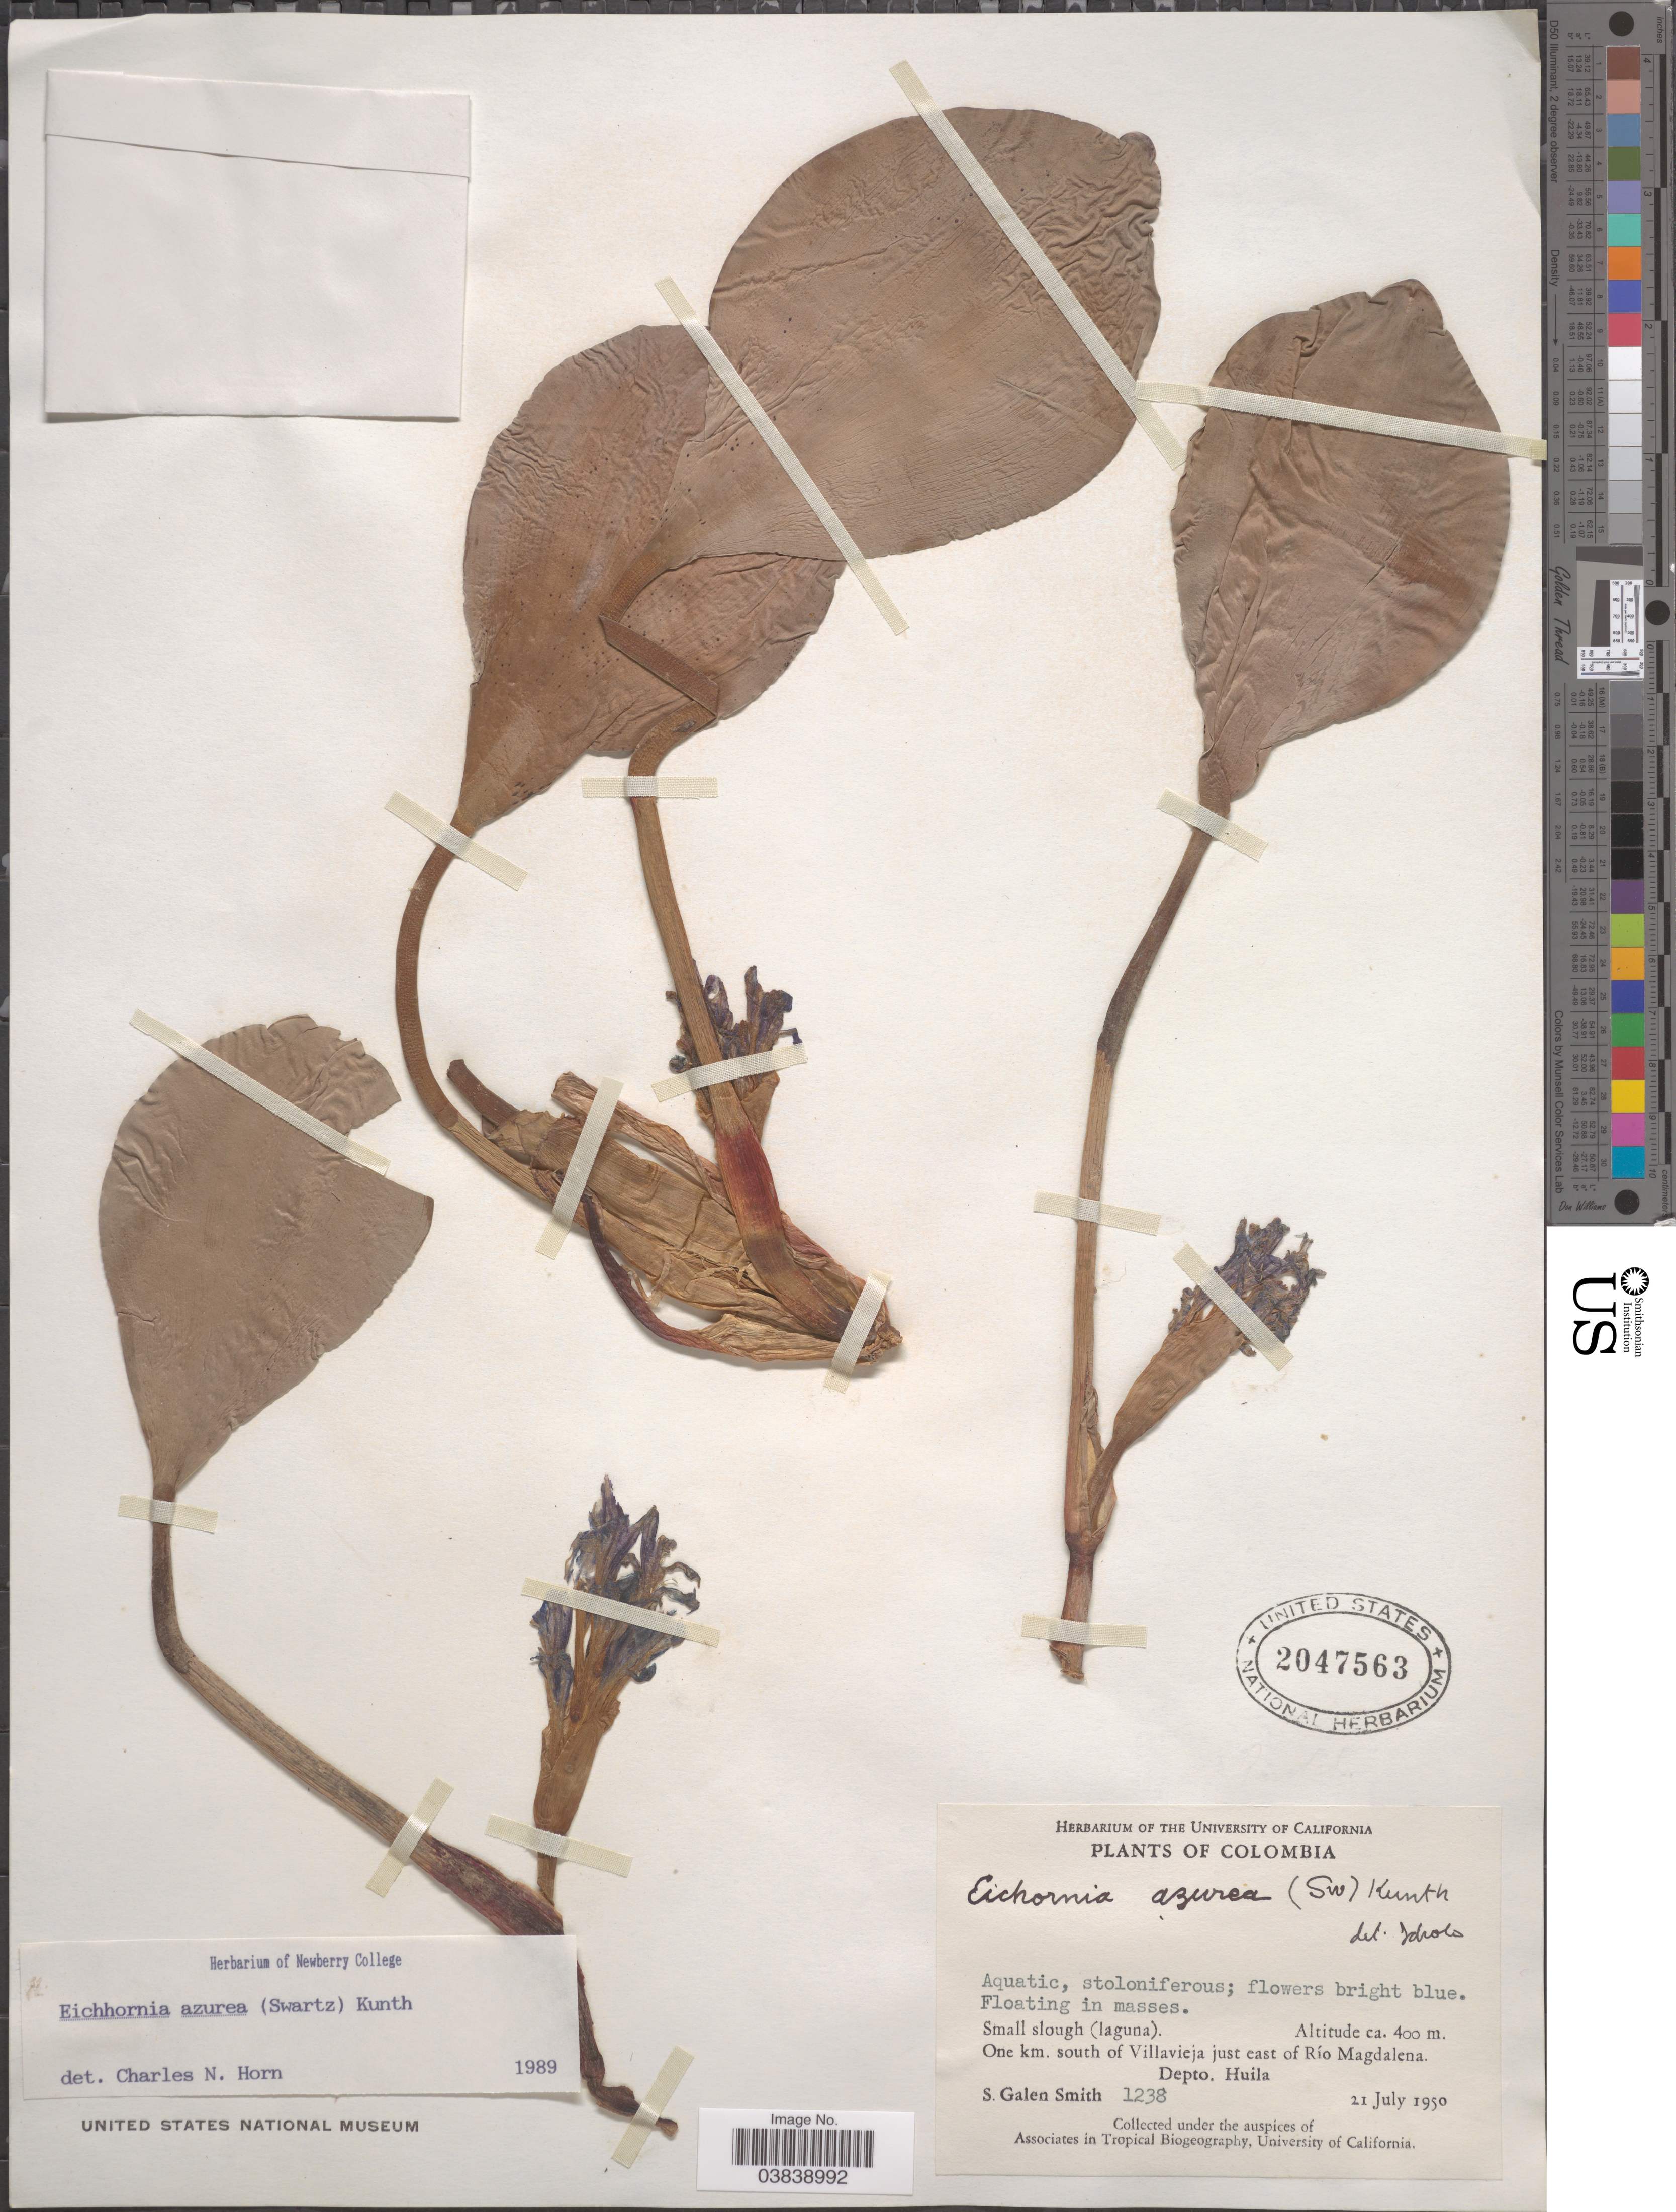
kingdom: Plantae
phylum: Tracheophyta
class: Liliopsida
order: Commelinales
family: Pontederiaceae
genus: Eichhornia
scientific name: Eichhornia azurea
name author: (Sw.) Kunth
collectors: S. G. Smith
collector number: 1238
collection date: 1950-07-21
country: Colombia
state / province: Huila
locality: One km. south of Villavieja just east of Río Magdalena. Depto. Huila.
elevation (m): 400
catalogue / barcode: US 2047563